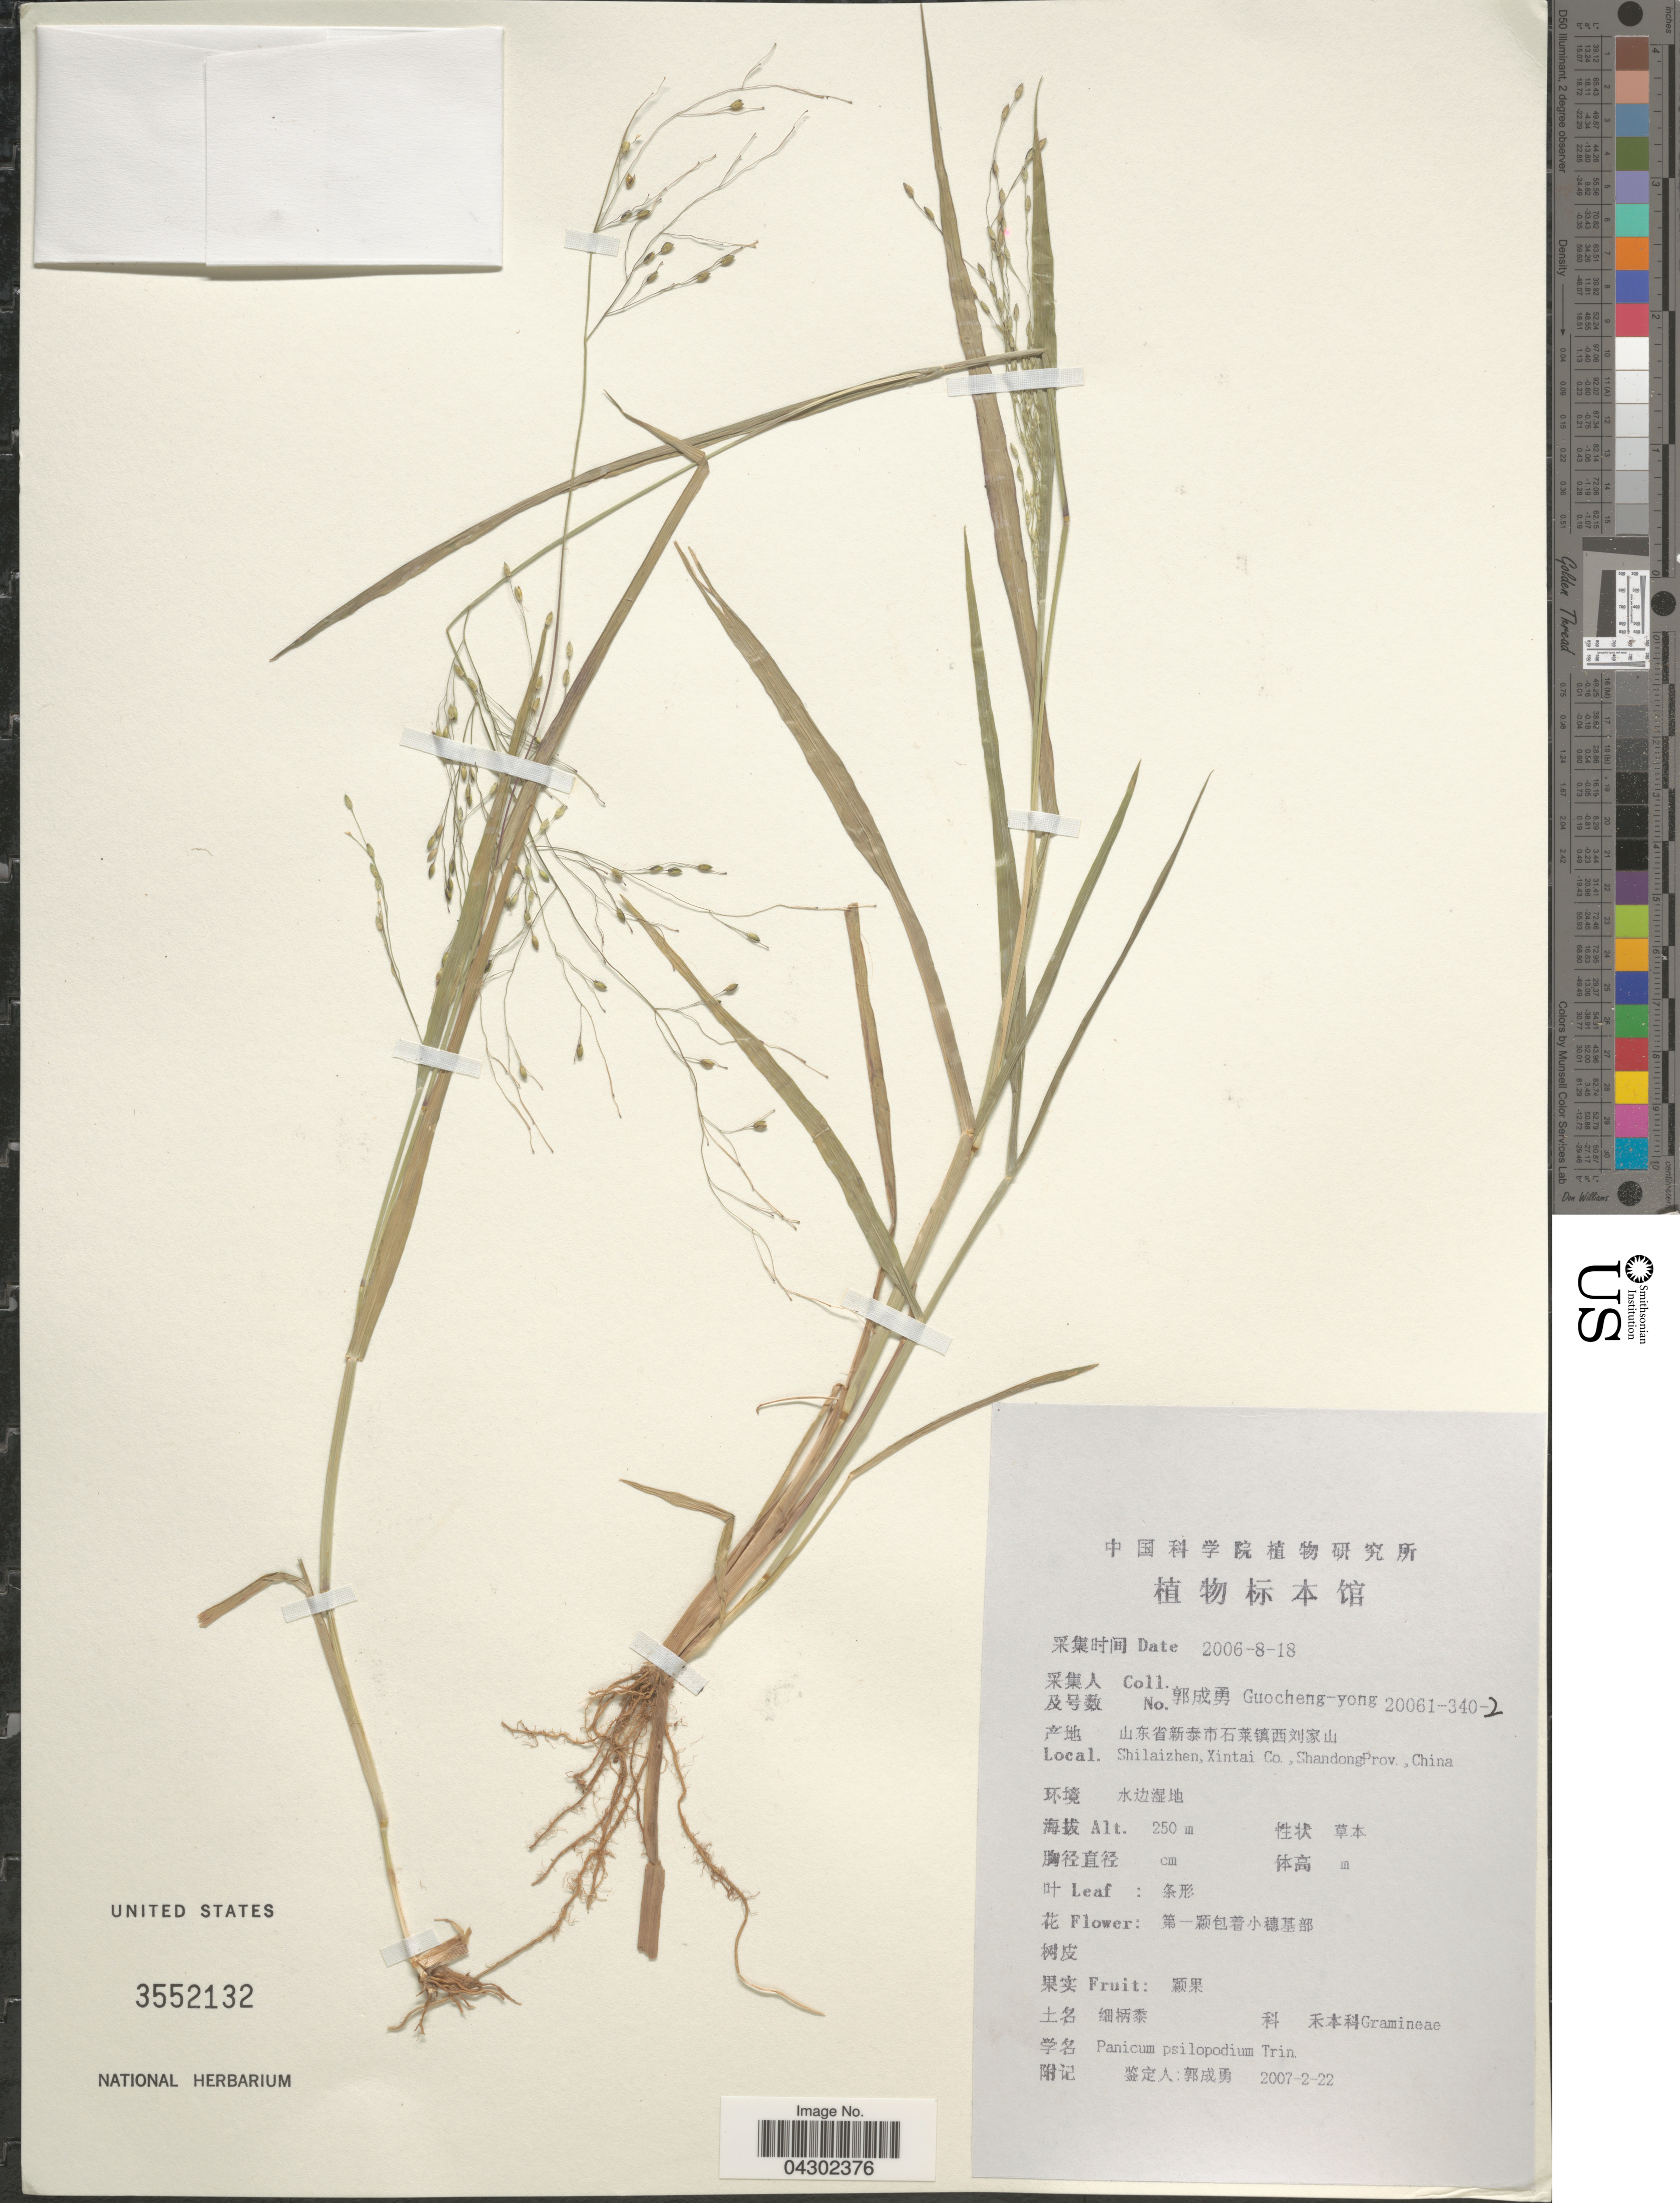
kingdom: Plantae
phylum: Tracheophyta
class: Liliopsida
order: Poales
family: Poaceae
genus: Panicum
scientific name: Panicum sumatrense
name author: P. Roth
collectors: Guo cheng-yong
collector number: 20061-340-2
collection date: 2006-08-18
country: China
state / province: Shandong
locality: Shilaizhen, Xintai Co.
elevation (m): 250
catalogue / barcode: US 3552132